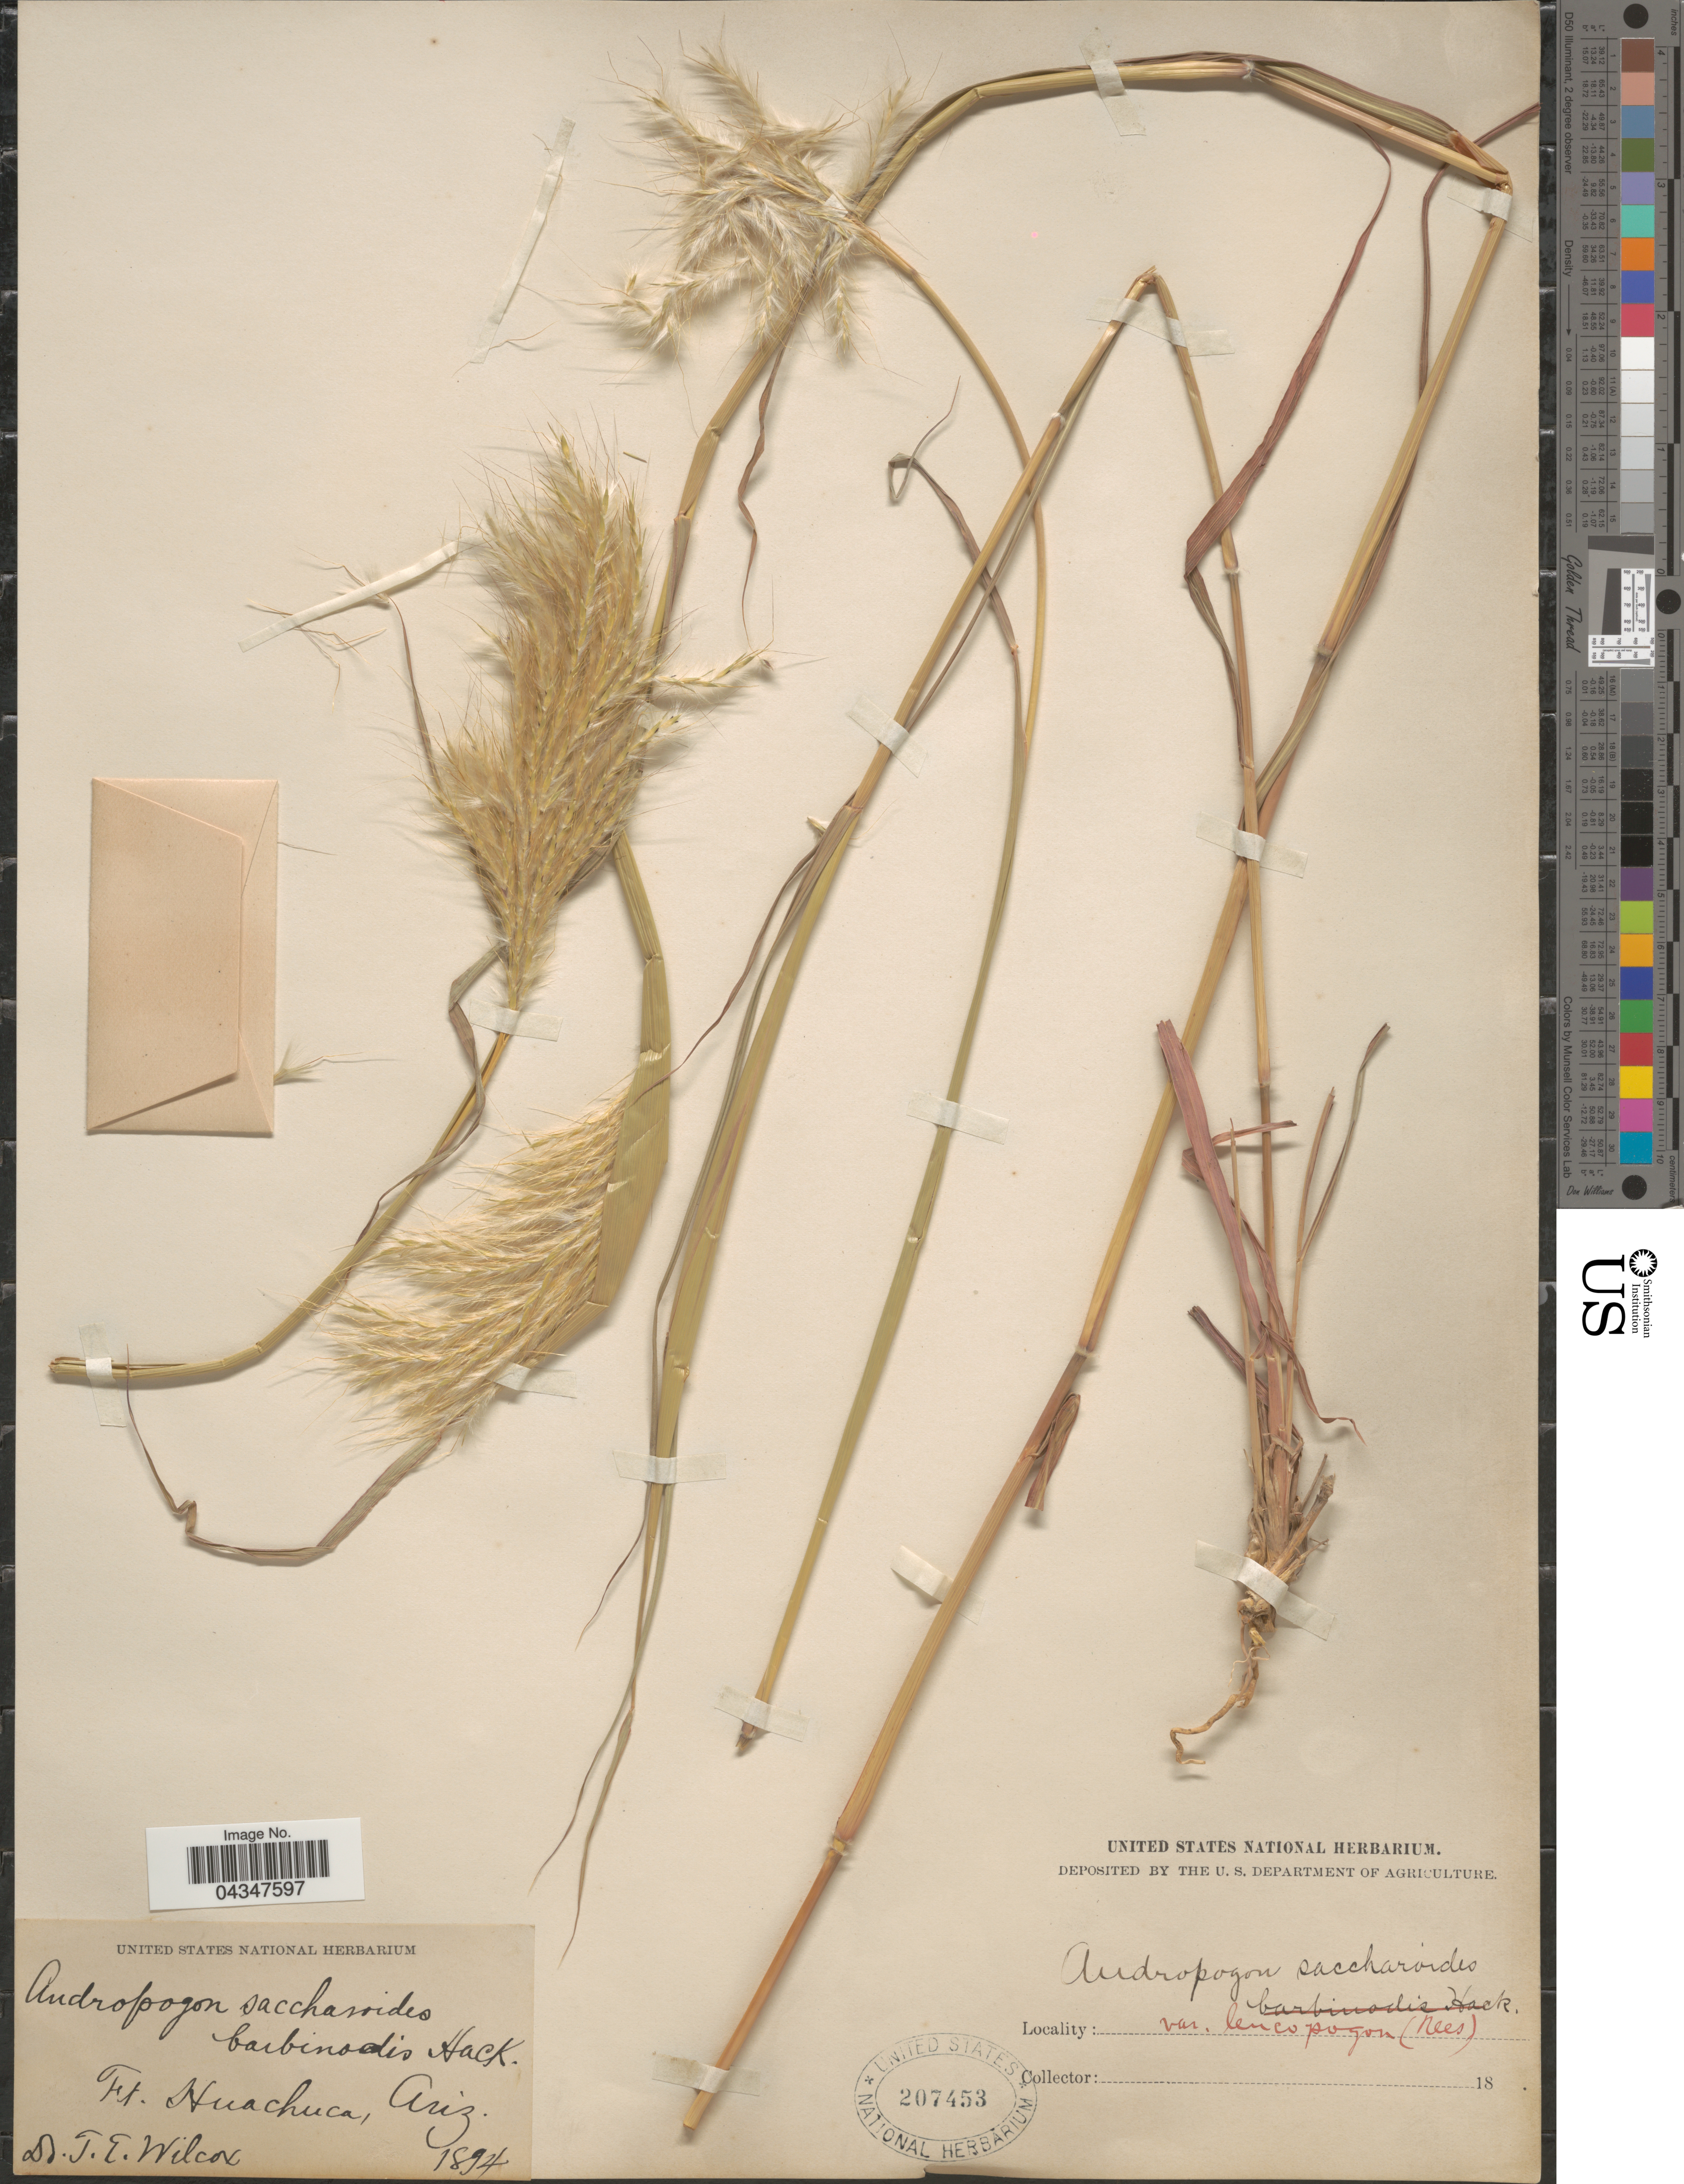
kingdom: Plantae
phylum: Tracheophyta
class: Liliopsida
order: Poales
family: Poaceae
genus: Bothriochloa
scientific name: Bothriochloa barbinodis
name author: (Lag.) Herter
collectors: T. E. Wilcox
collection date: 1894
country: United States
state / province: Arizona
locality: Ft. Huachuca.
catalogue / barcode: US 207453